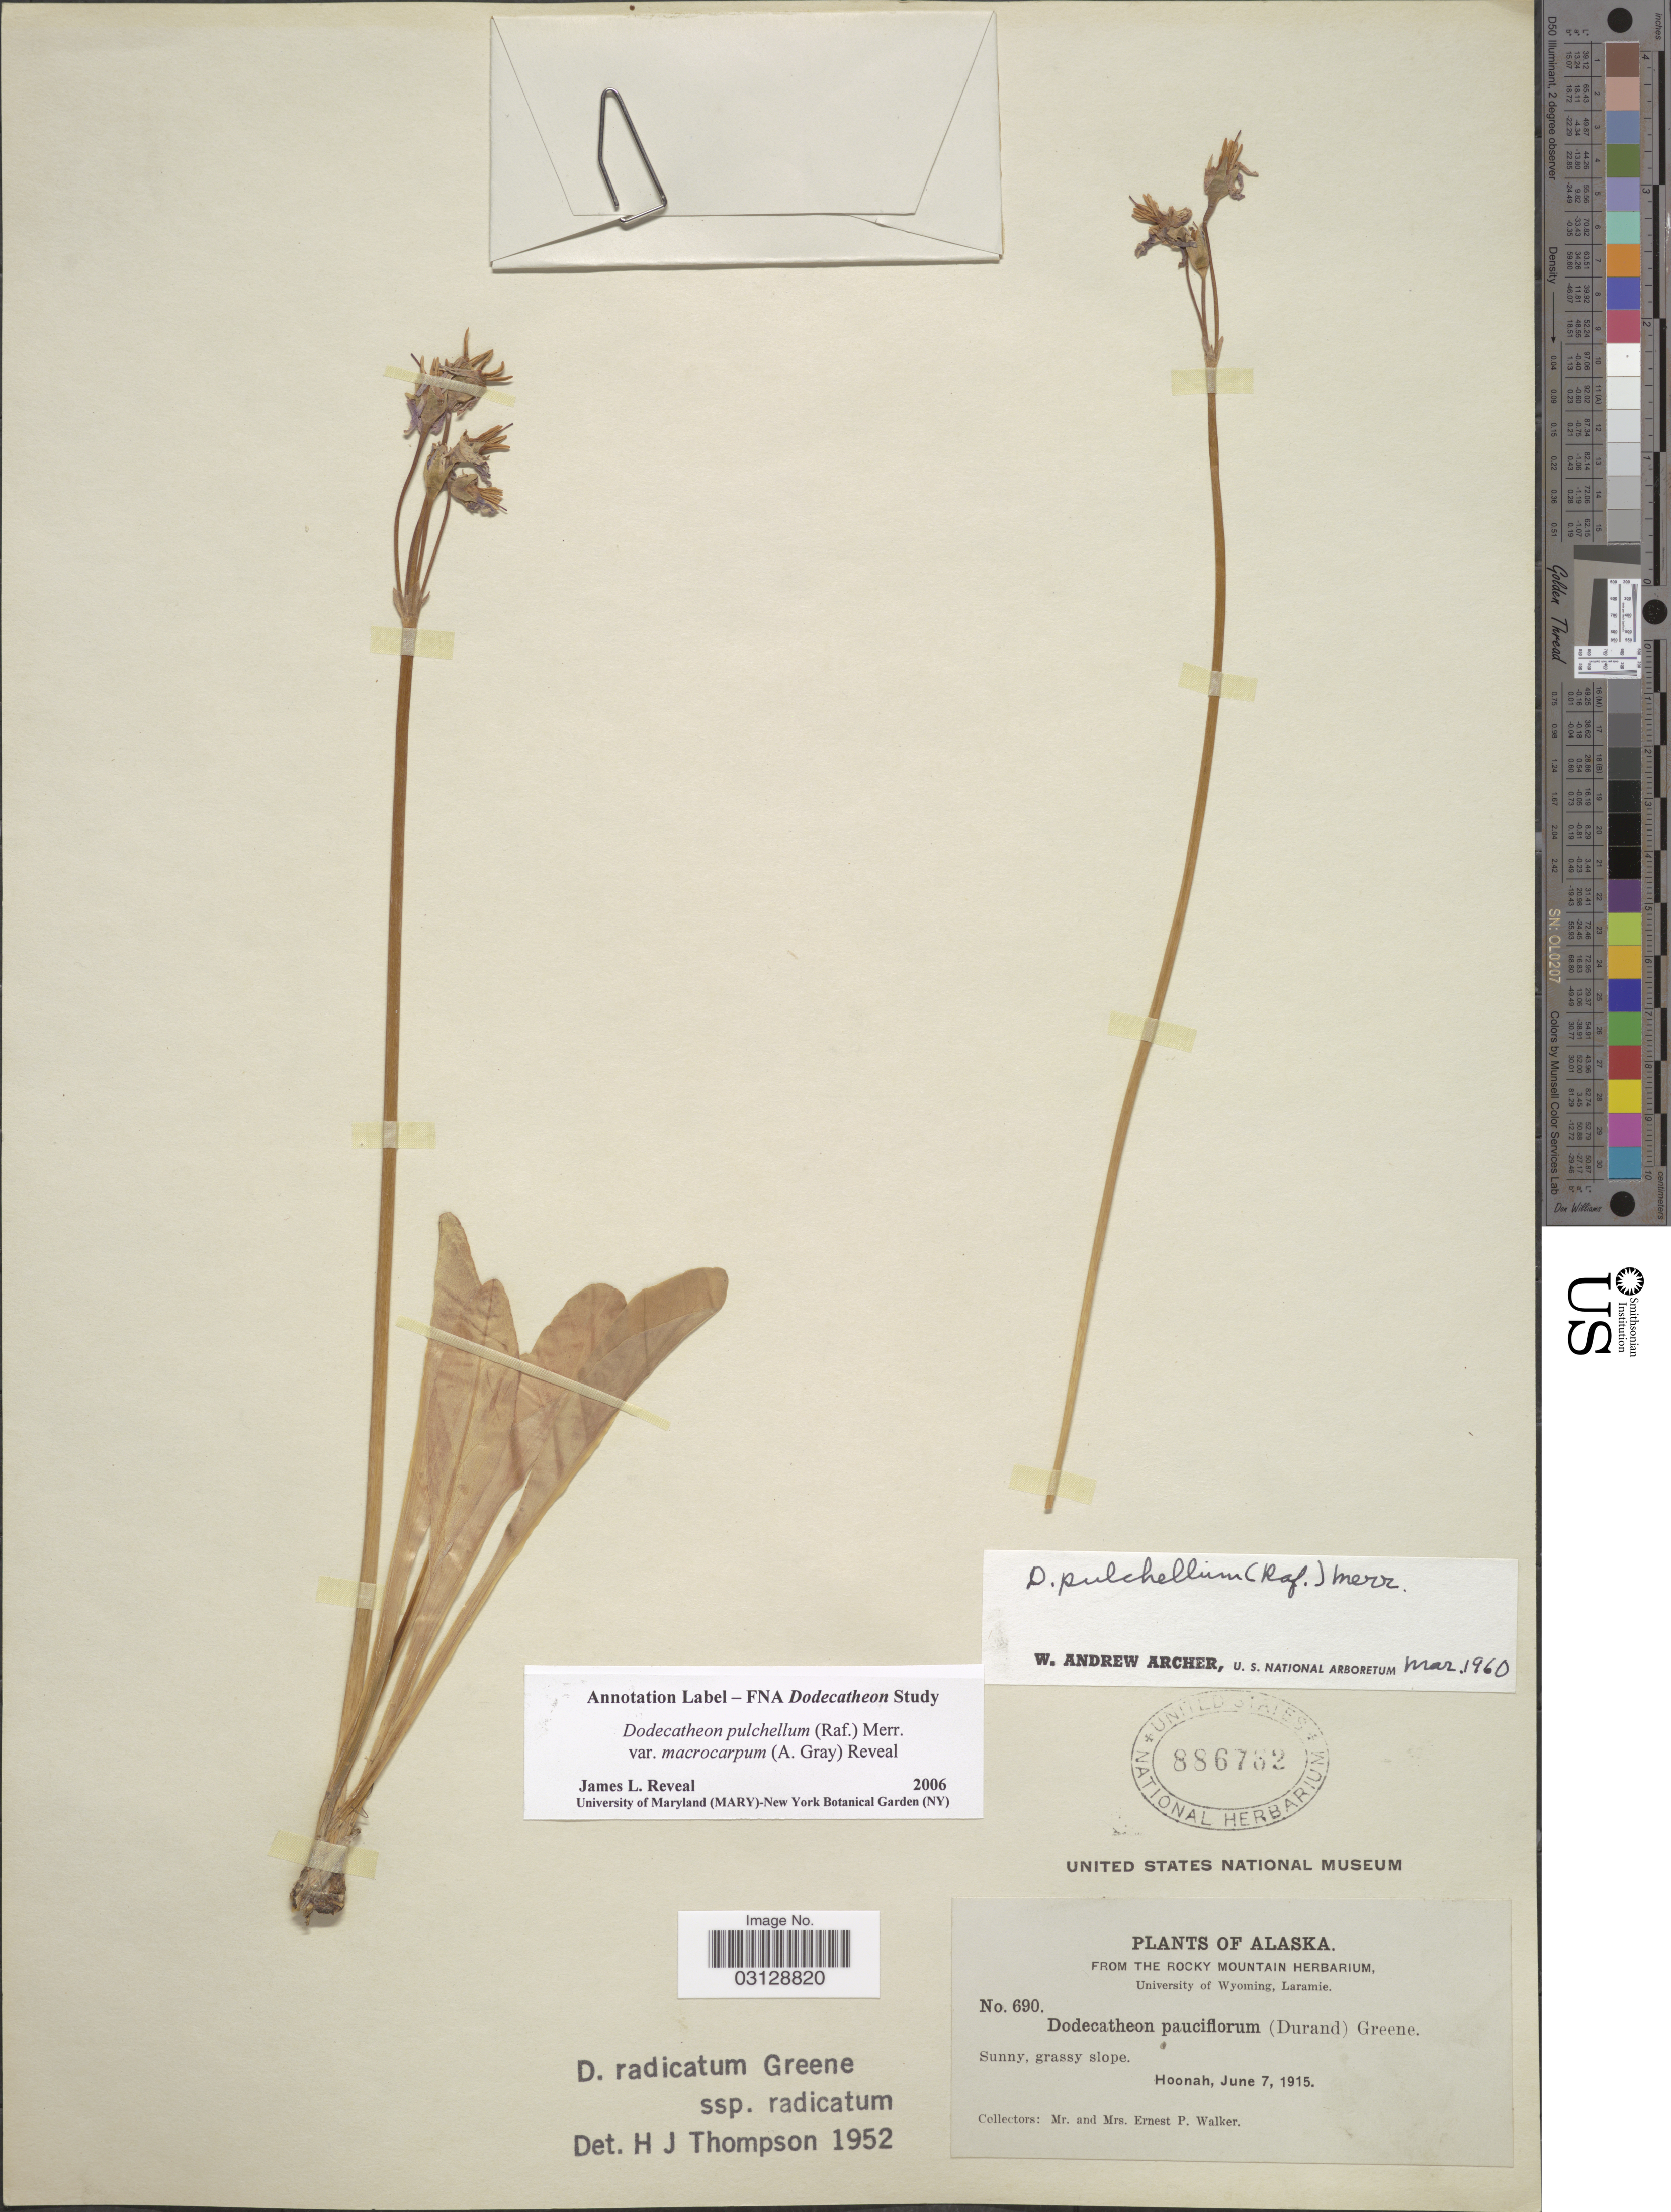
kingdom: Plantae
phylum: Tracheophyta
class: Magnoliopsida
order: Ericales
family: Primulaceae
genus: Dodecatheon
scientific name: Dodecatheon pulchellum var. macrocarpum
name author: (A. Gray) Reveal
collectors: E. P. Walker & E. Walker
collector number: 690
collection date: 1915-06-07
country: United States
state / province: Alaska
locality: Hoonah.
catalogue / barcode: US 886782